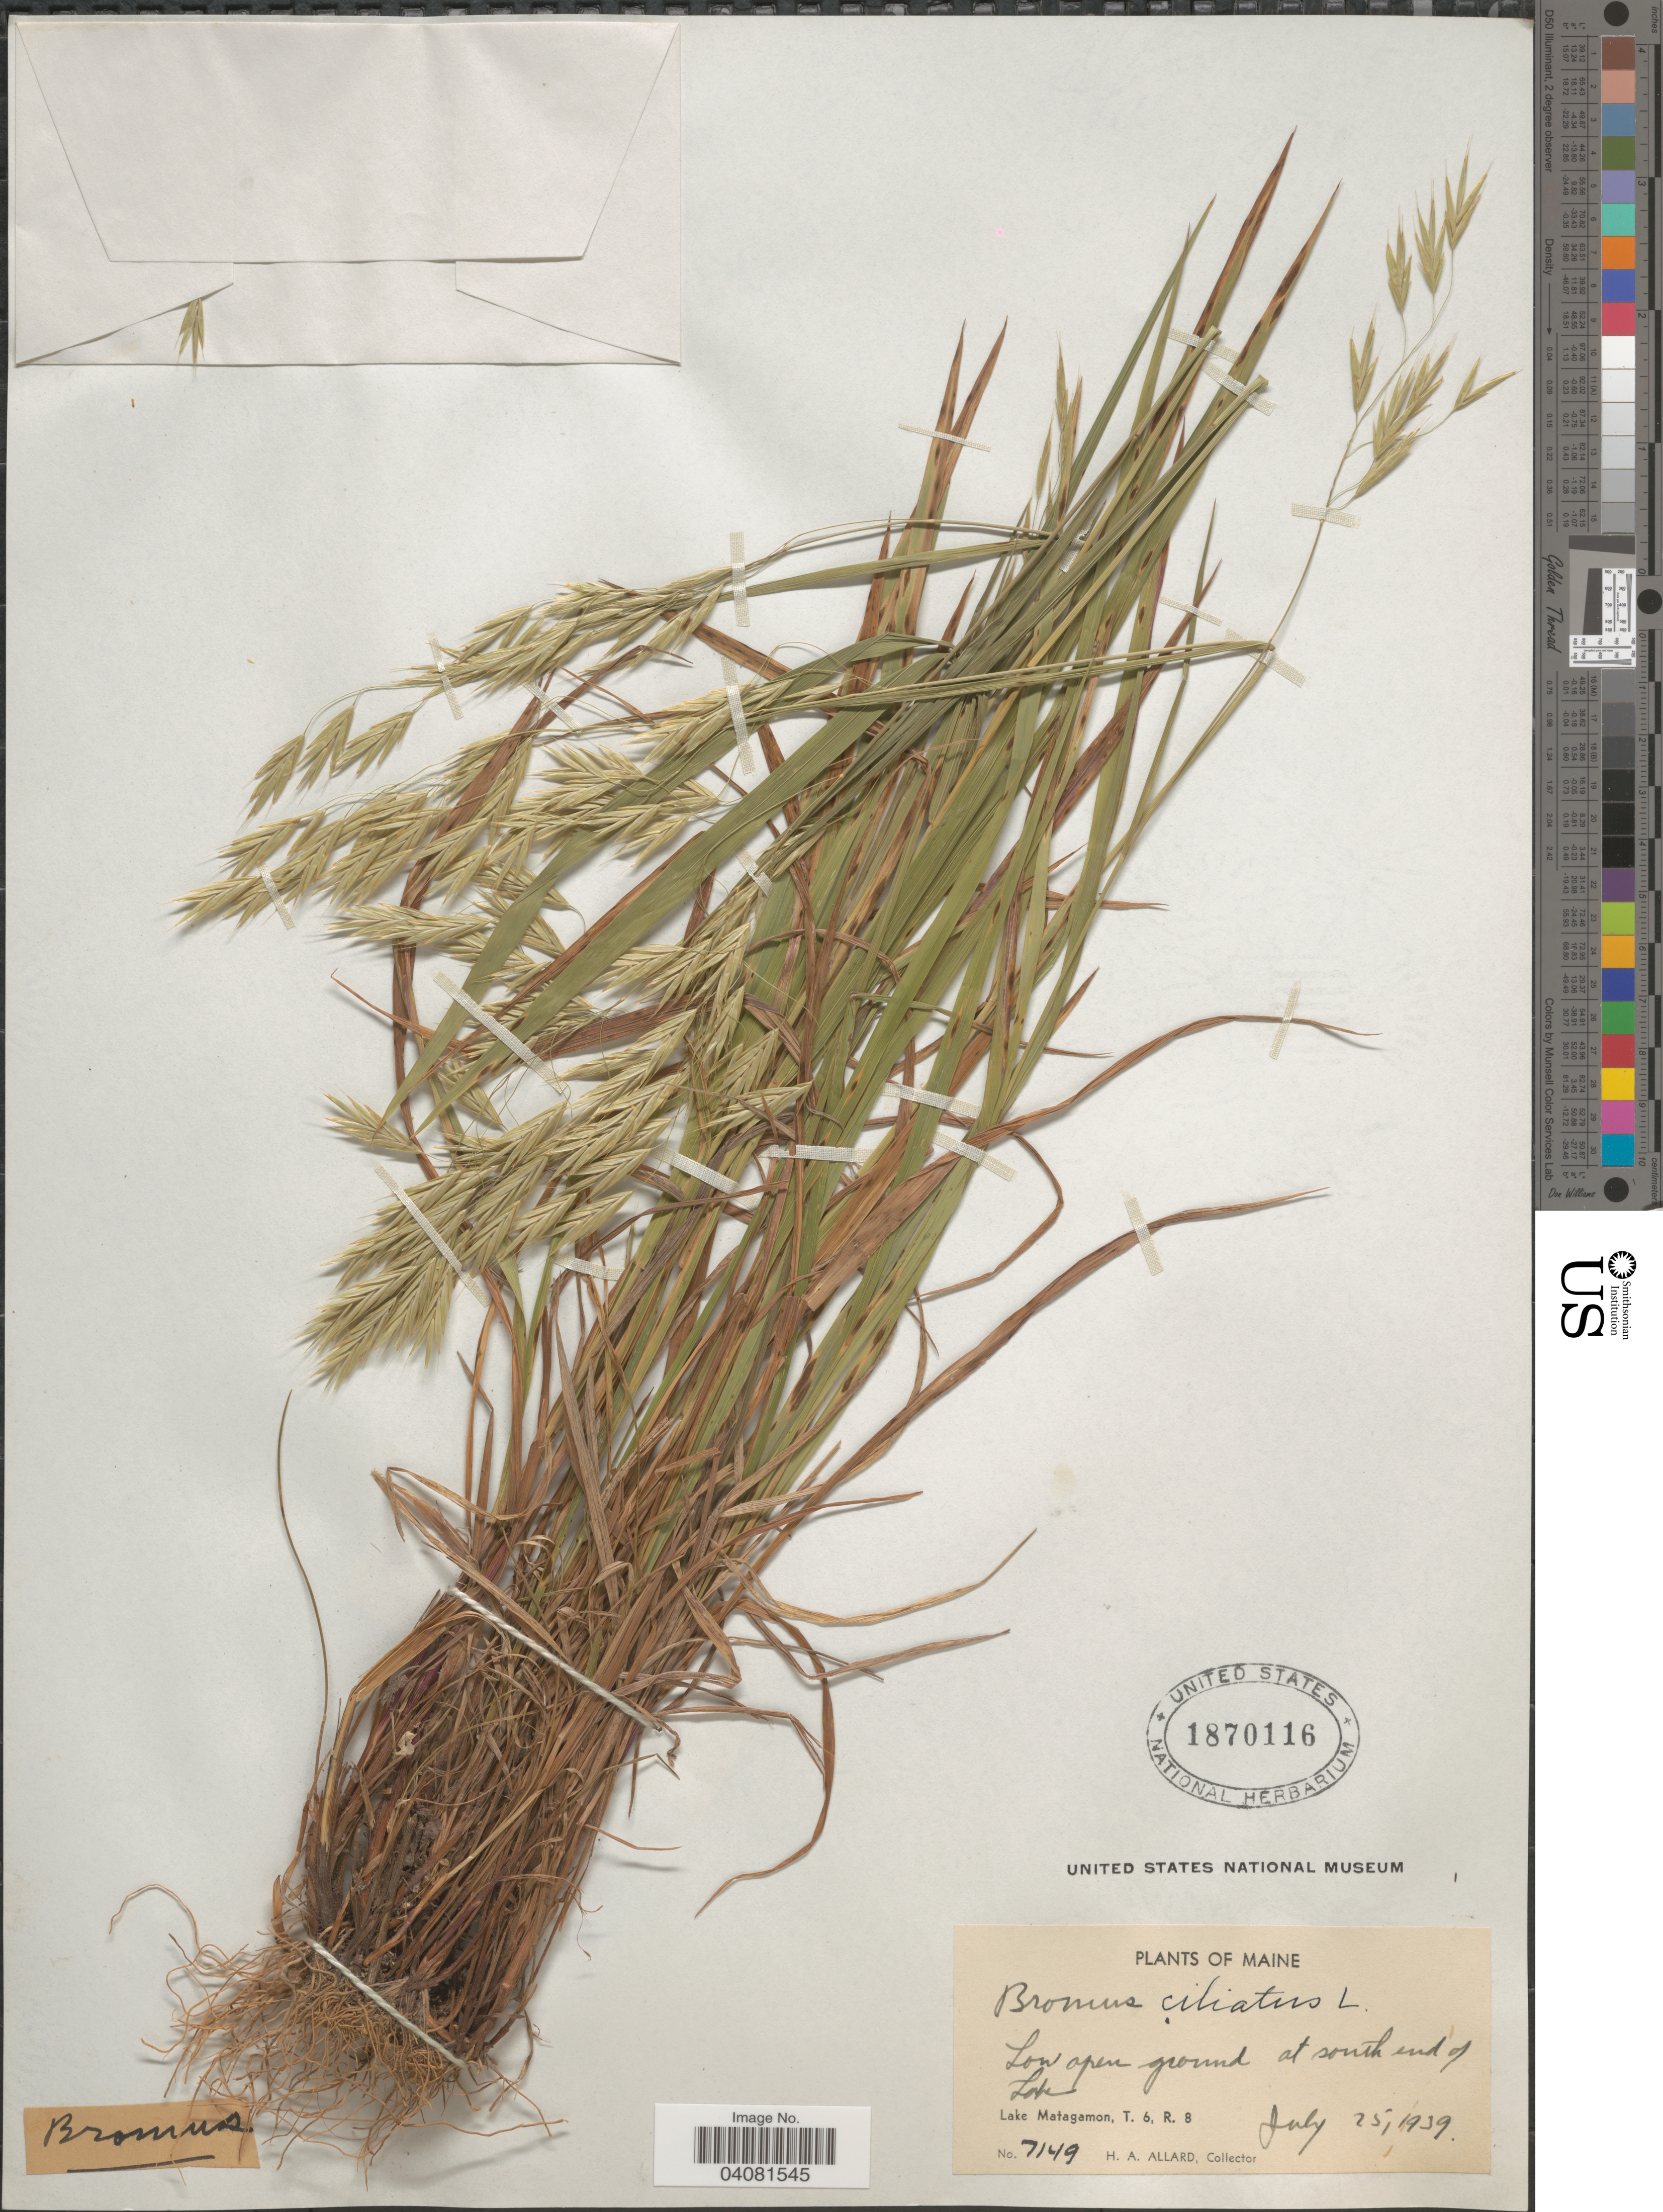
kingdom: Plantae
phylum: Tracheophyta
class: Liliopsida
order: Poales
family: Poaceae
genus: Bromus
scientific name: Bromus ciliatus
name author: L.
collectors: H. A. Allard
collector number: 7149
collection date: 1939-07-25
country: United States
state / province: Maine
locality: At south end of Lake. Lake Matagamon, T. 6, R. 8.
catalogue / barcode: US 1870116